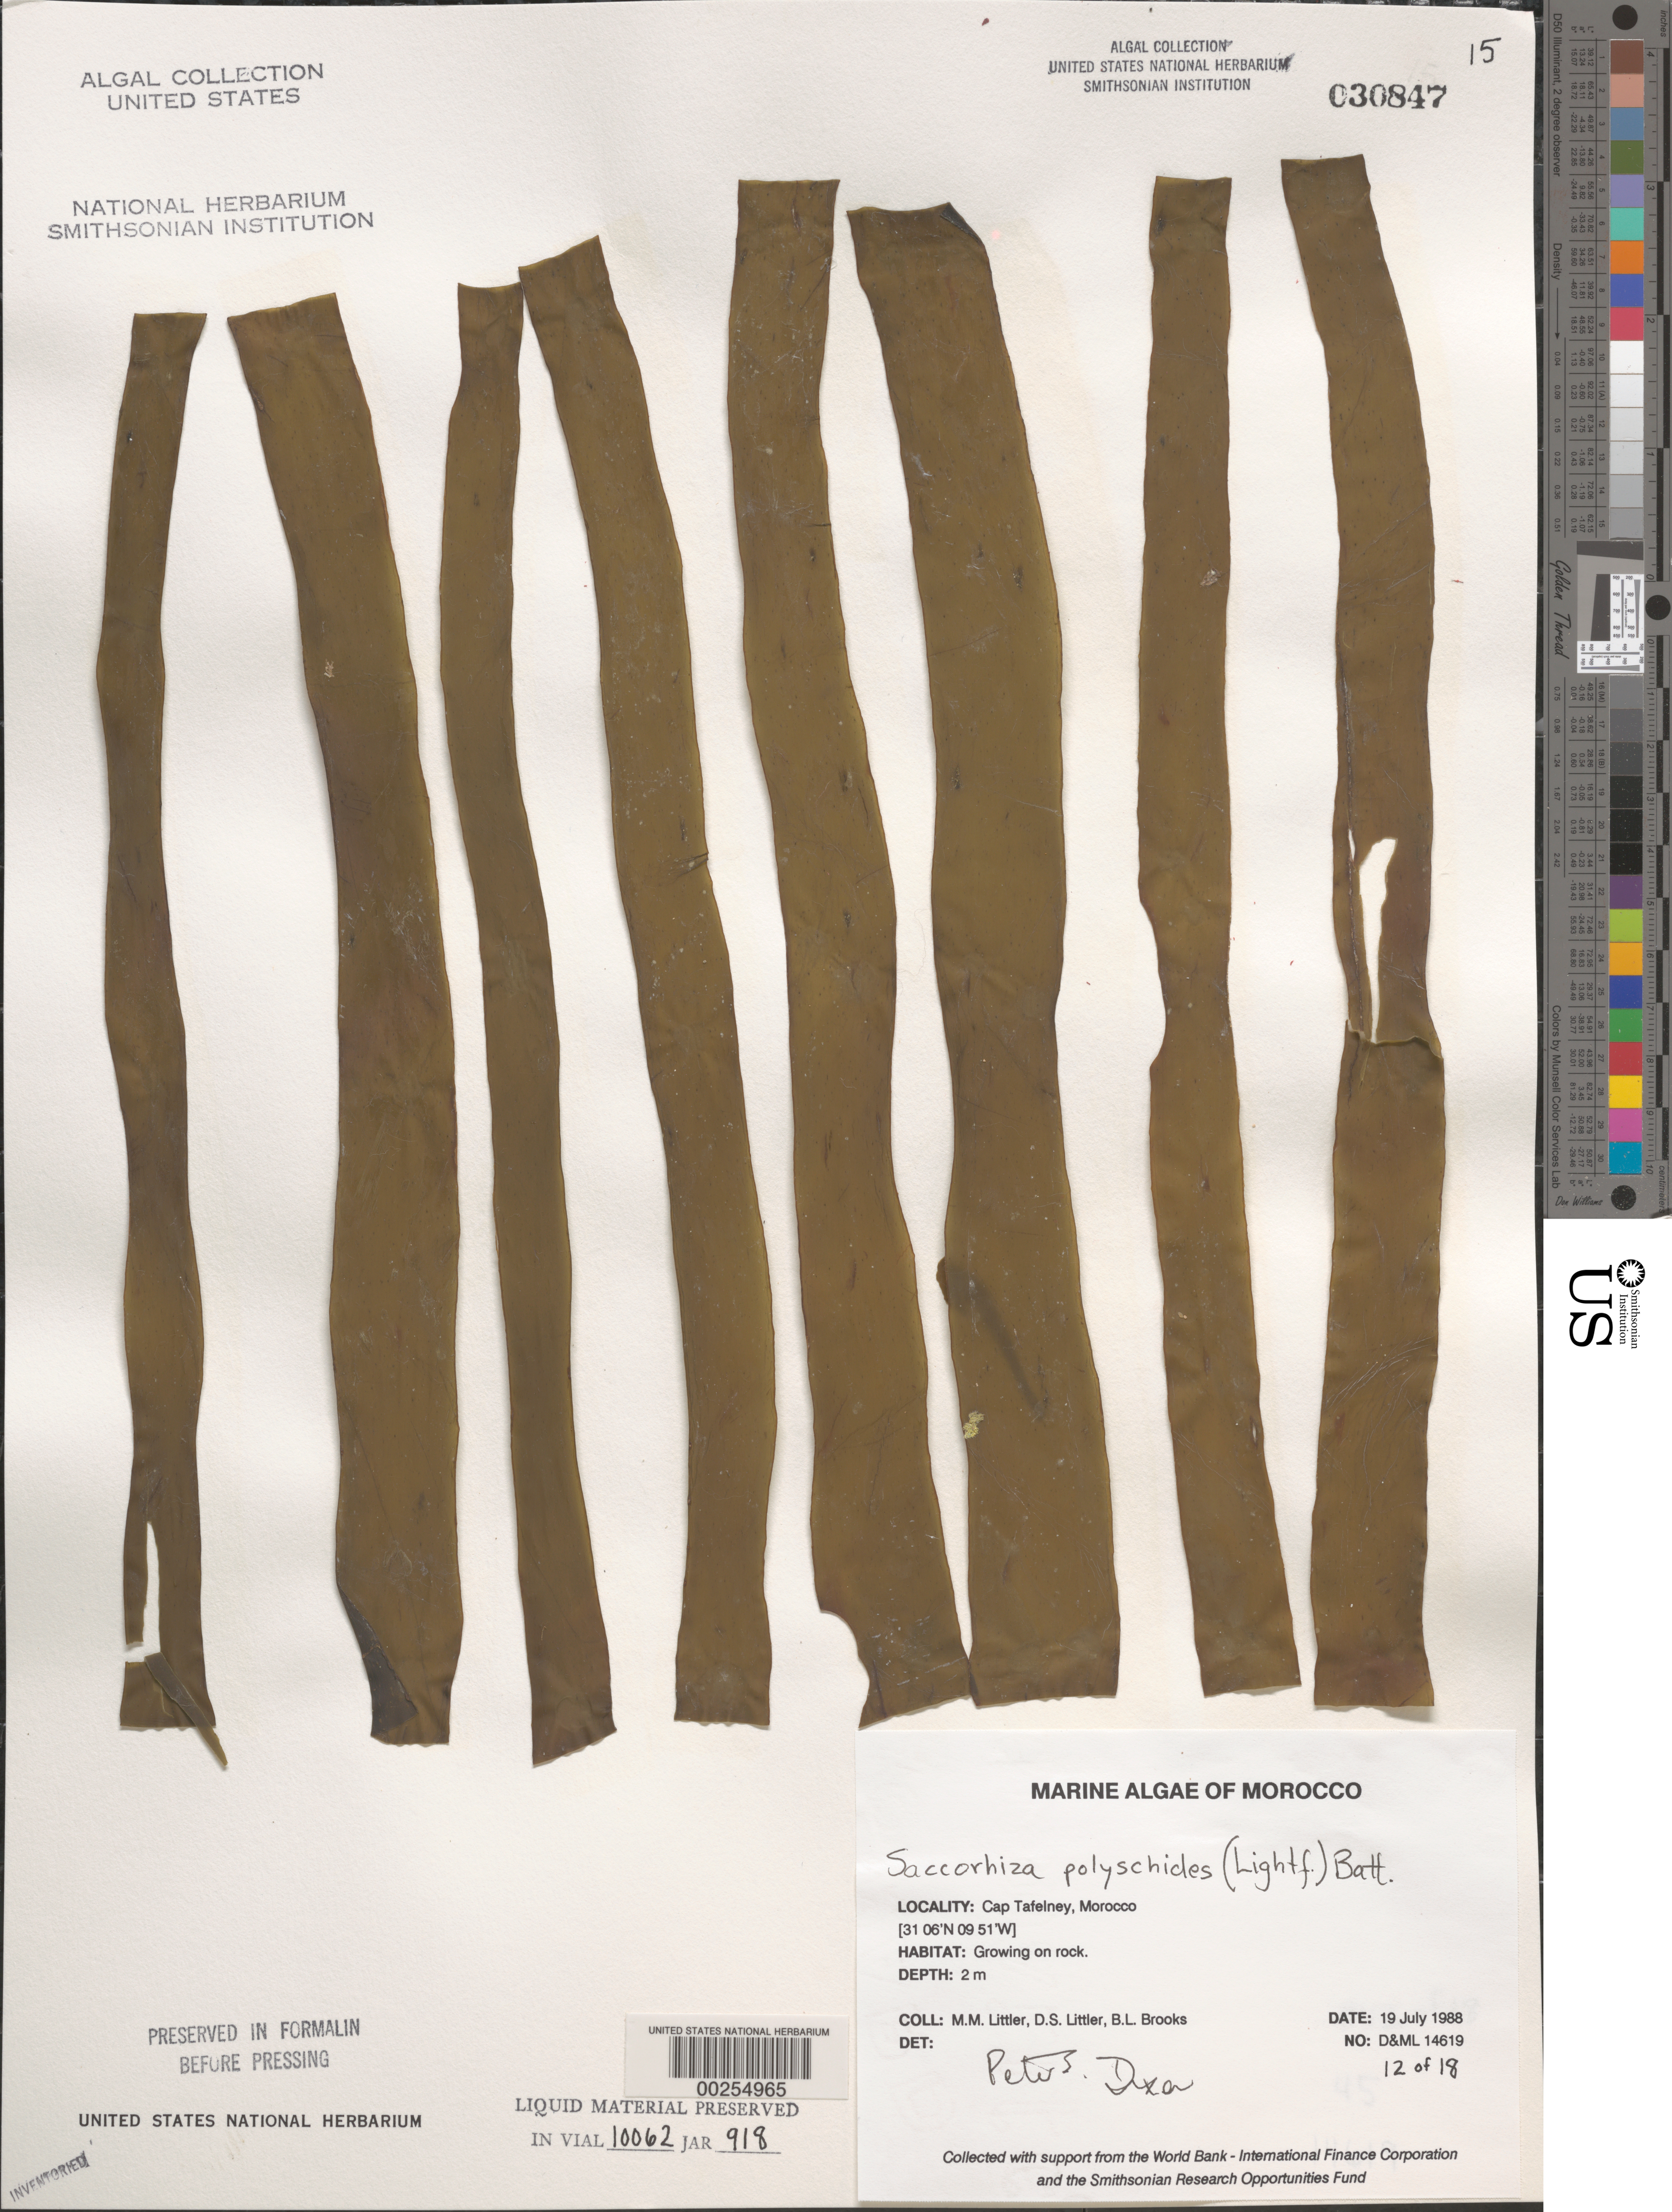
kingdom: Chromista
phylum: Foraminifera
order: Astrorhizida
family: Hyperamminidae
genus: Saccorhiza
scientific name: Saccorhiza polyschides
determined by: Dixon, P. S.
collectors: M. M. Littler, D. S. Littler & B. Brooks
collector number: D&ML 14619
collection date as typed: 19 Jul 1988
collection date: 1988-07-19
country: Morocco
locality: Cap Tafelney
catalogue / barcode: US 30847